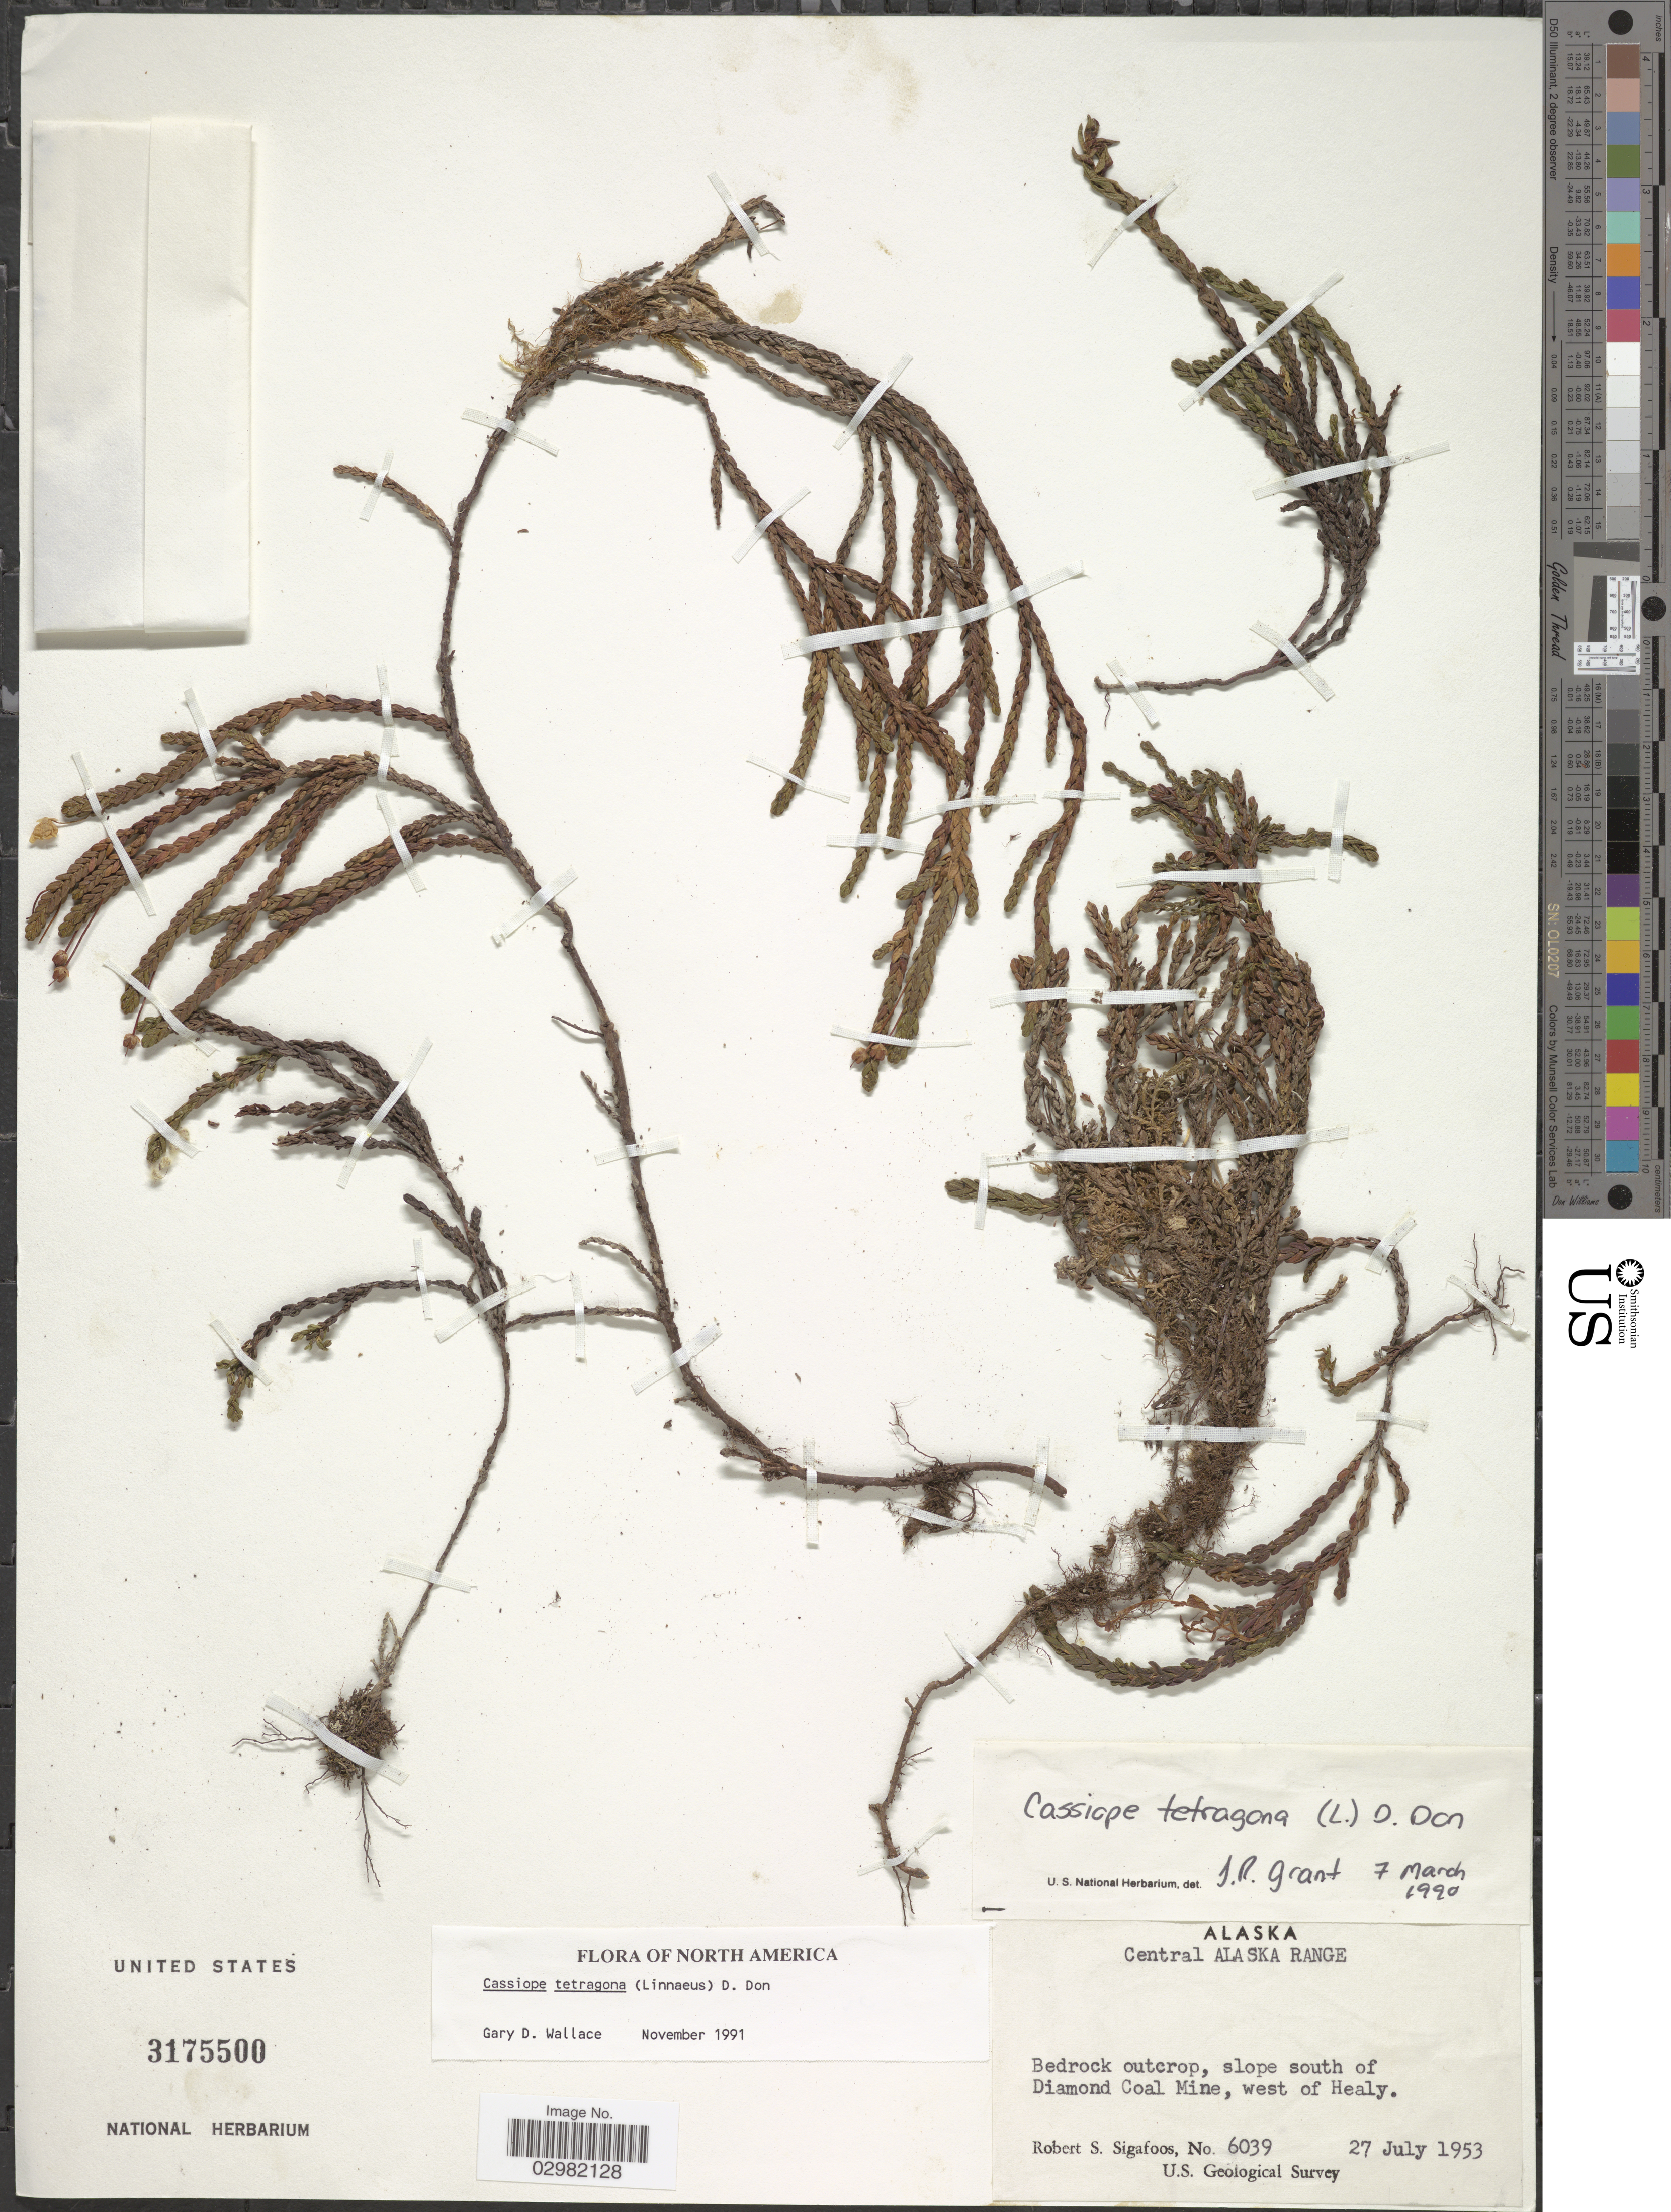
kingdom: Plantae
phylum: Tracheophyta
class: Magnoliopsida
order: Ericales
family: Ericaceae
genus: Cassiope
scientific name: Cassiope tetragona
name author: (L.) D. Don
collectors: R. Sigafoos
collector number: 6039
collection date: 1953-07-27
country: United States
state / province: Alaska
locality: Central Alaska Range. Slope south of Diamond Coal Mine, west of Healy.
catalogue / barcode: US 3175500